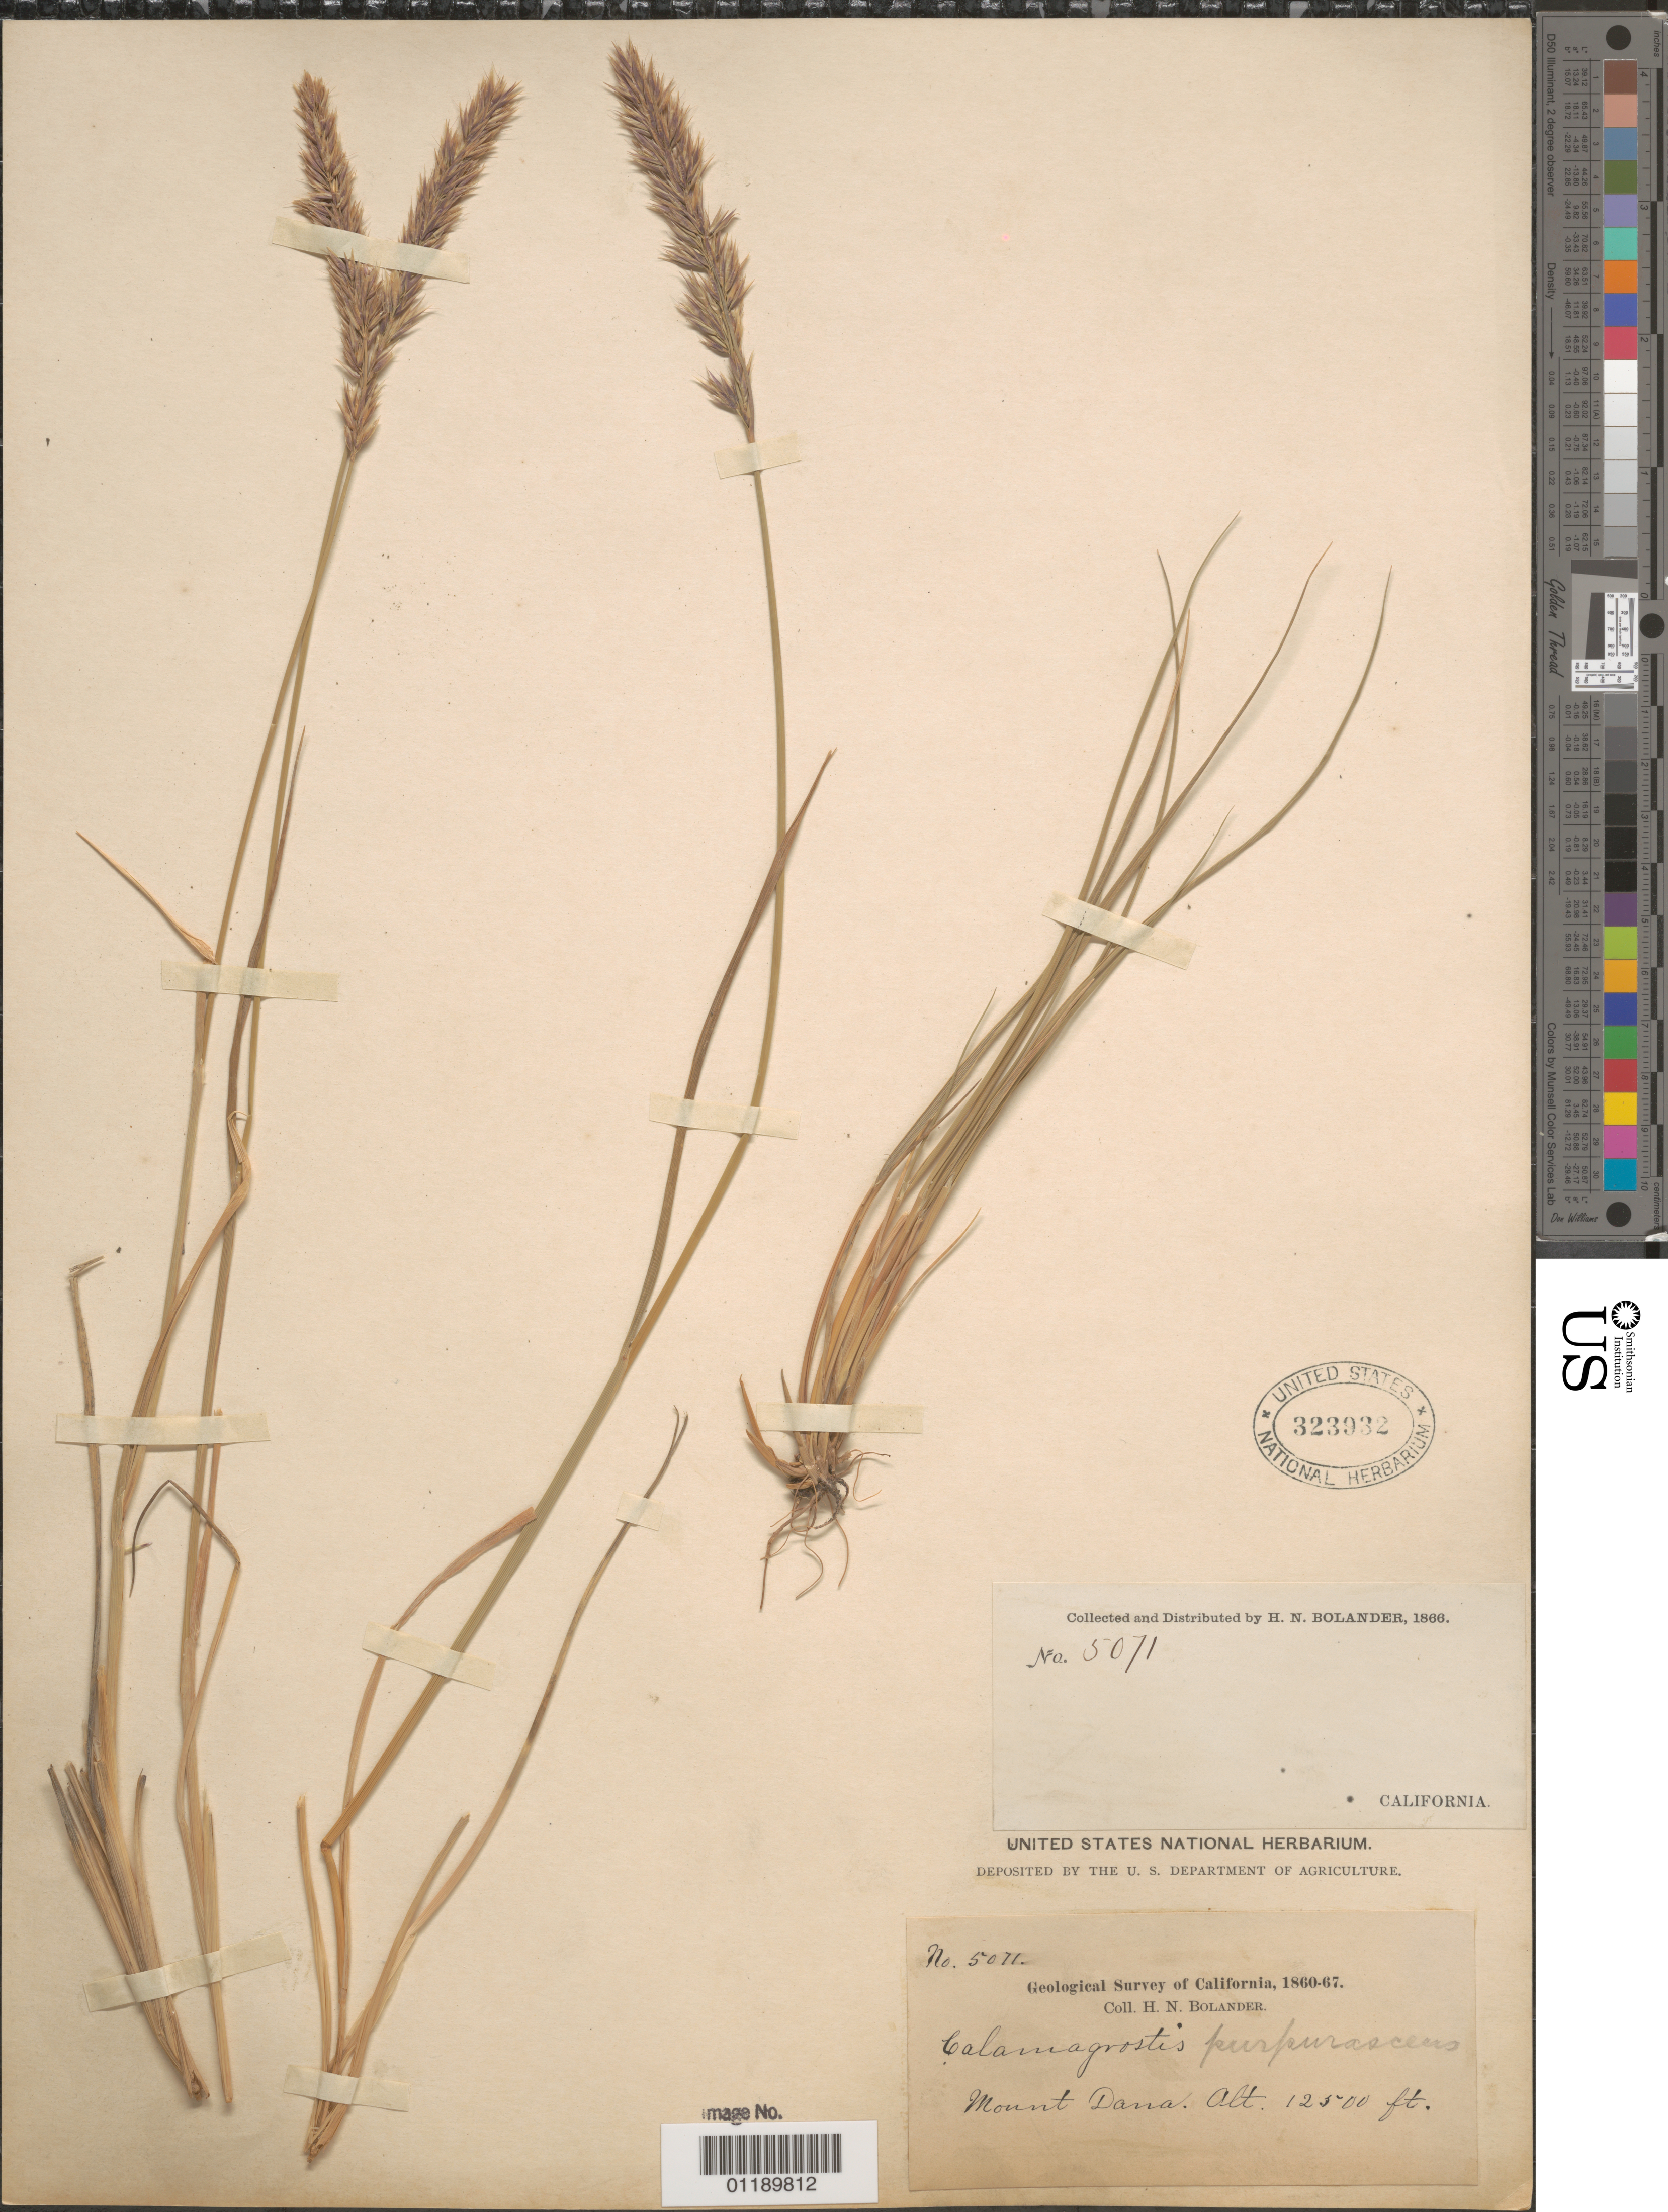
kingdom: Plantae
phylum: Tracheophyta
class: Liliopsida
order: Poales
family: Poaceae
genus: Calamagrostis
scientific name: Calamagrostis purpurascens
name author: R. Br.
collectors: H. Bolander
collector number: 5071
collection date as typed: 1860 to -- -- 1867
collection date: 1860/1867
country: United States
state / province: California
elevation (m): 3810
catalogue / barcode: US 323932